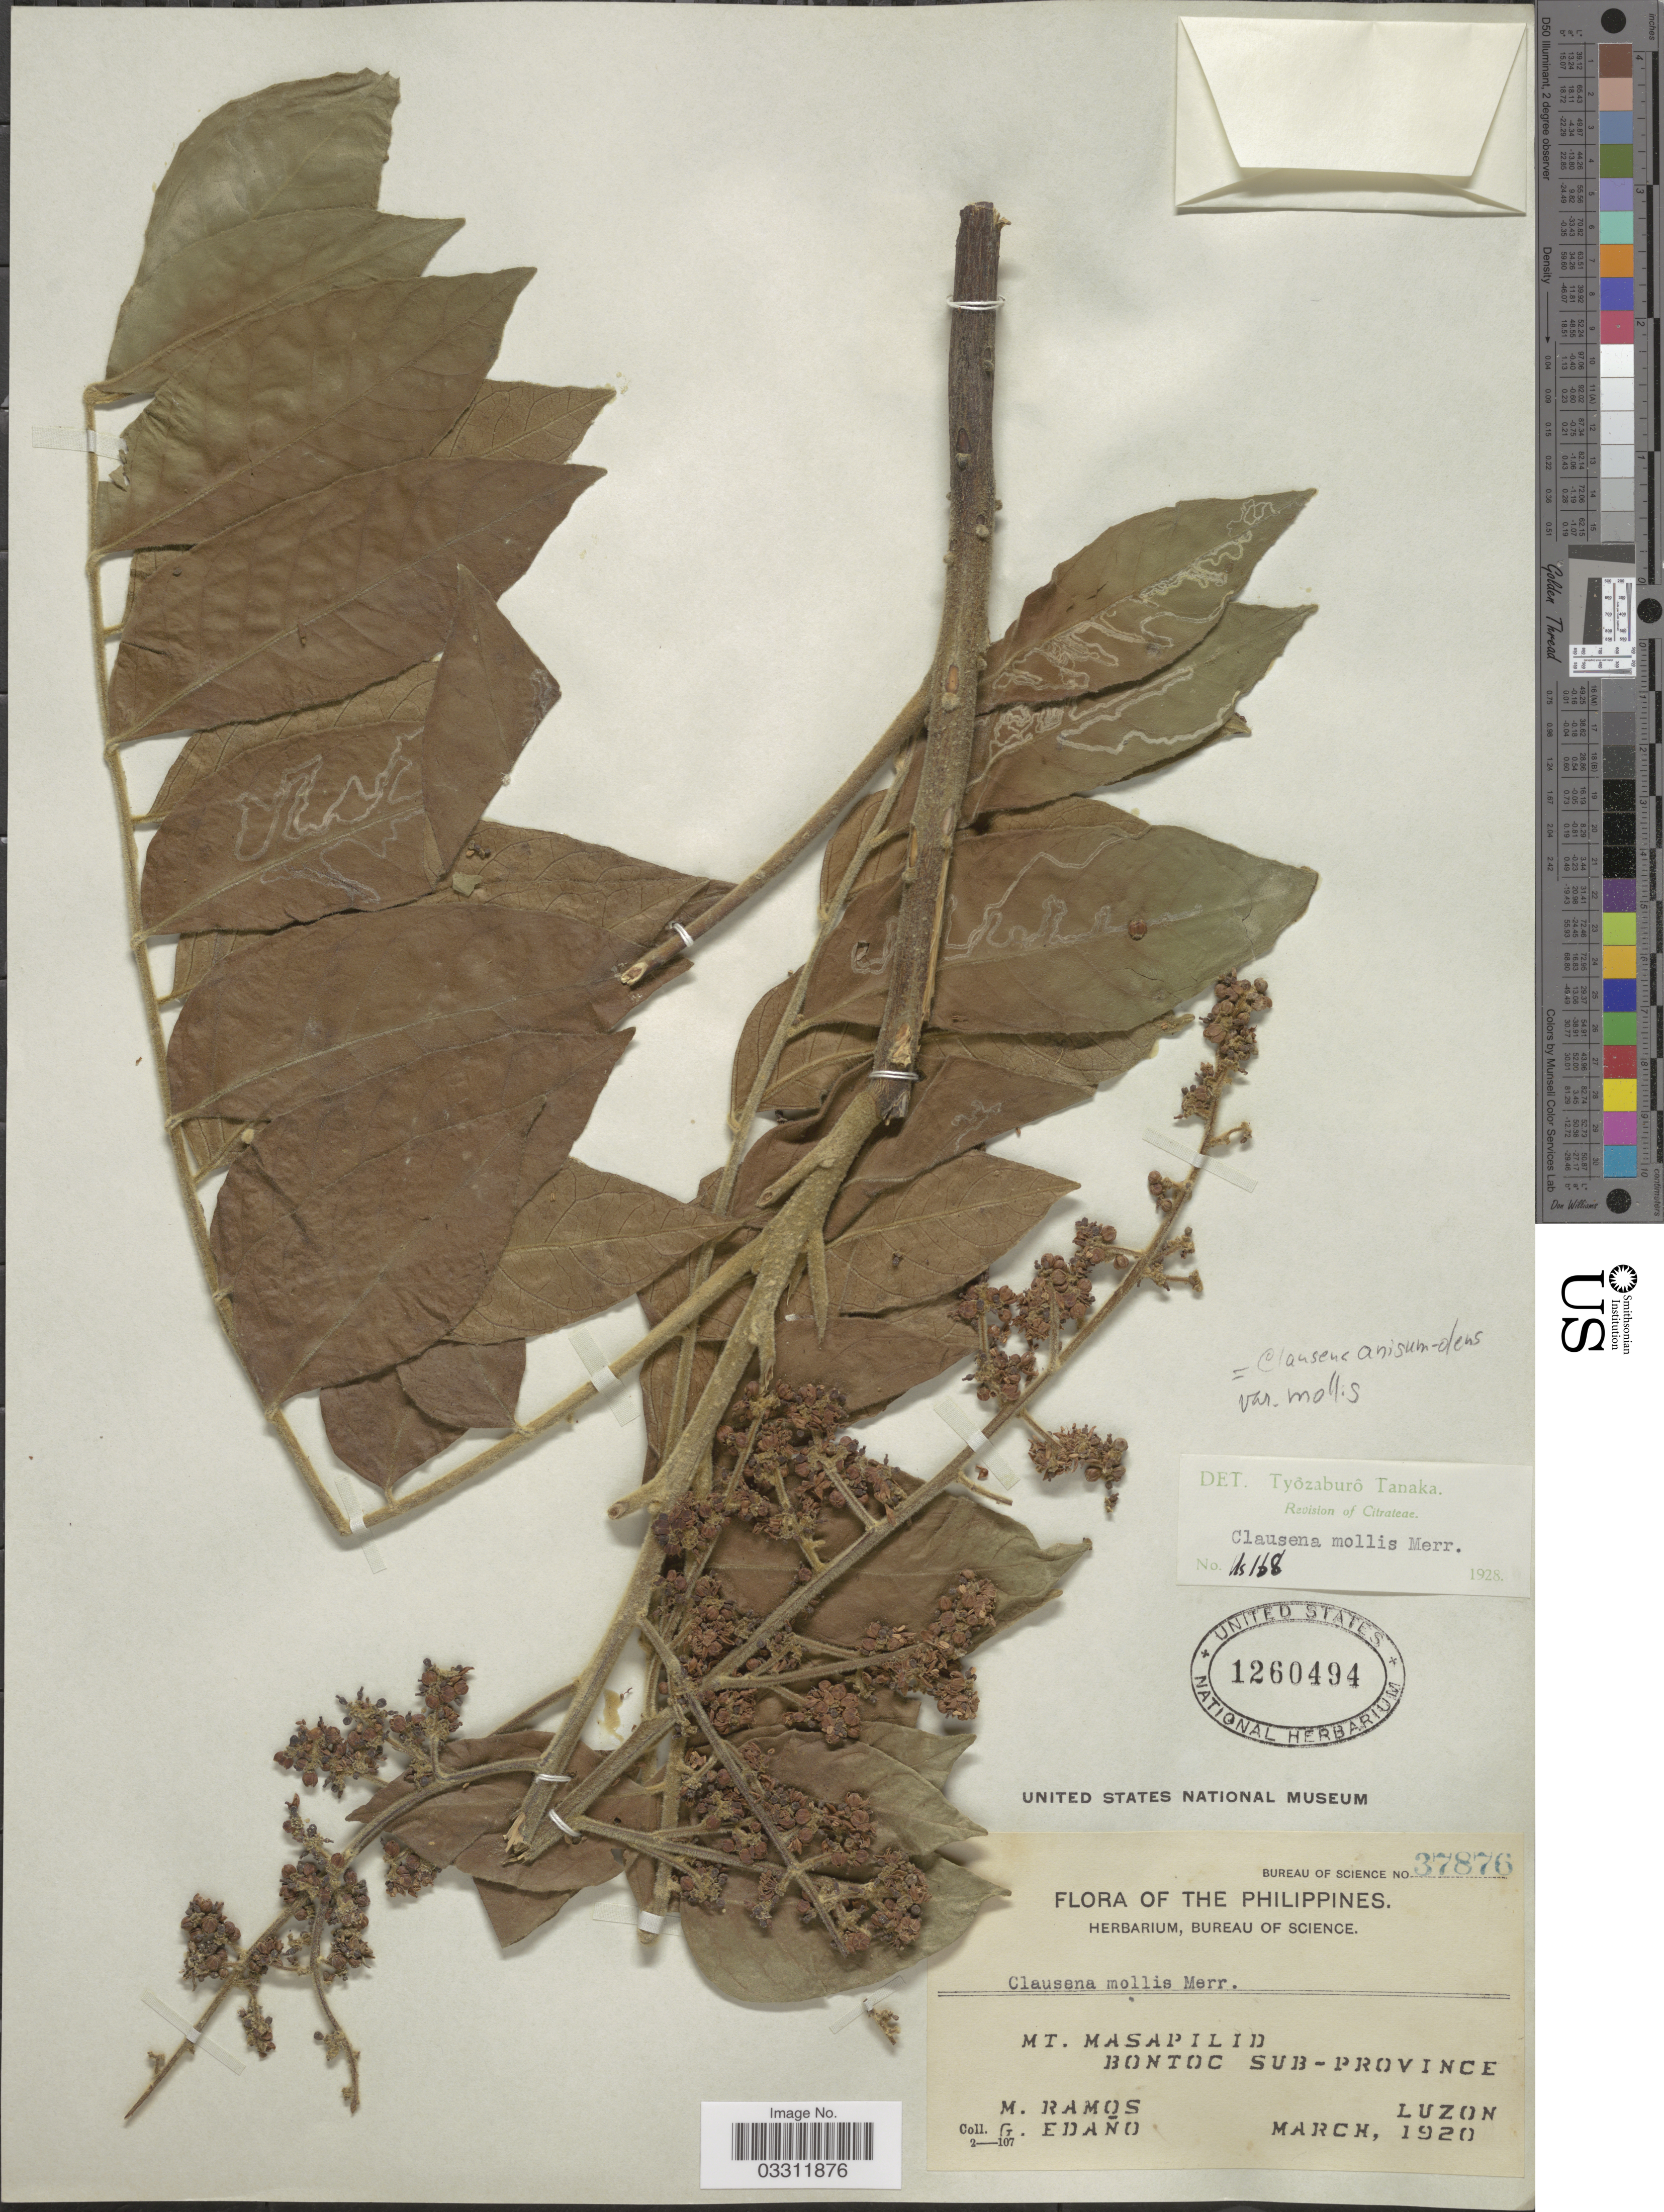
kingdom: Plantae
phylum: Tracheophyta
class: Magnoliopsida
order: Sapindales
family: Rutaceae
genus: Clausena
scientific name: Clausena anisum-olens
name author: (Blume) Merr.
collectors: M. Ramos & G. Edaño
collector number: Bureau of Science 37876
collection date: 1920-03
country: Philippines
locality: Mt. Masapilid. Bontoc Sub-Province. Luzon.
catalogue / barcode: US 1260494